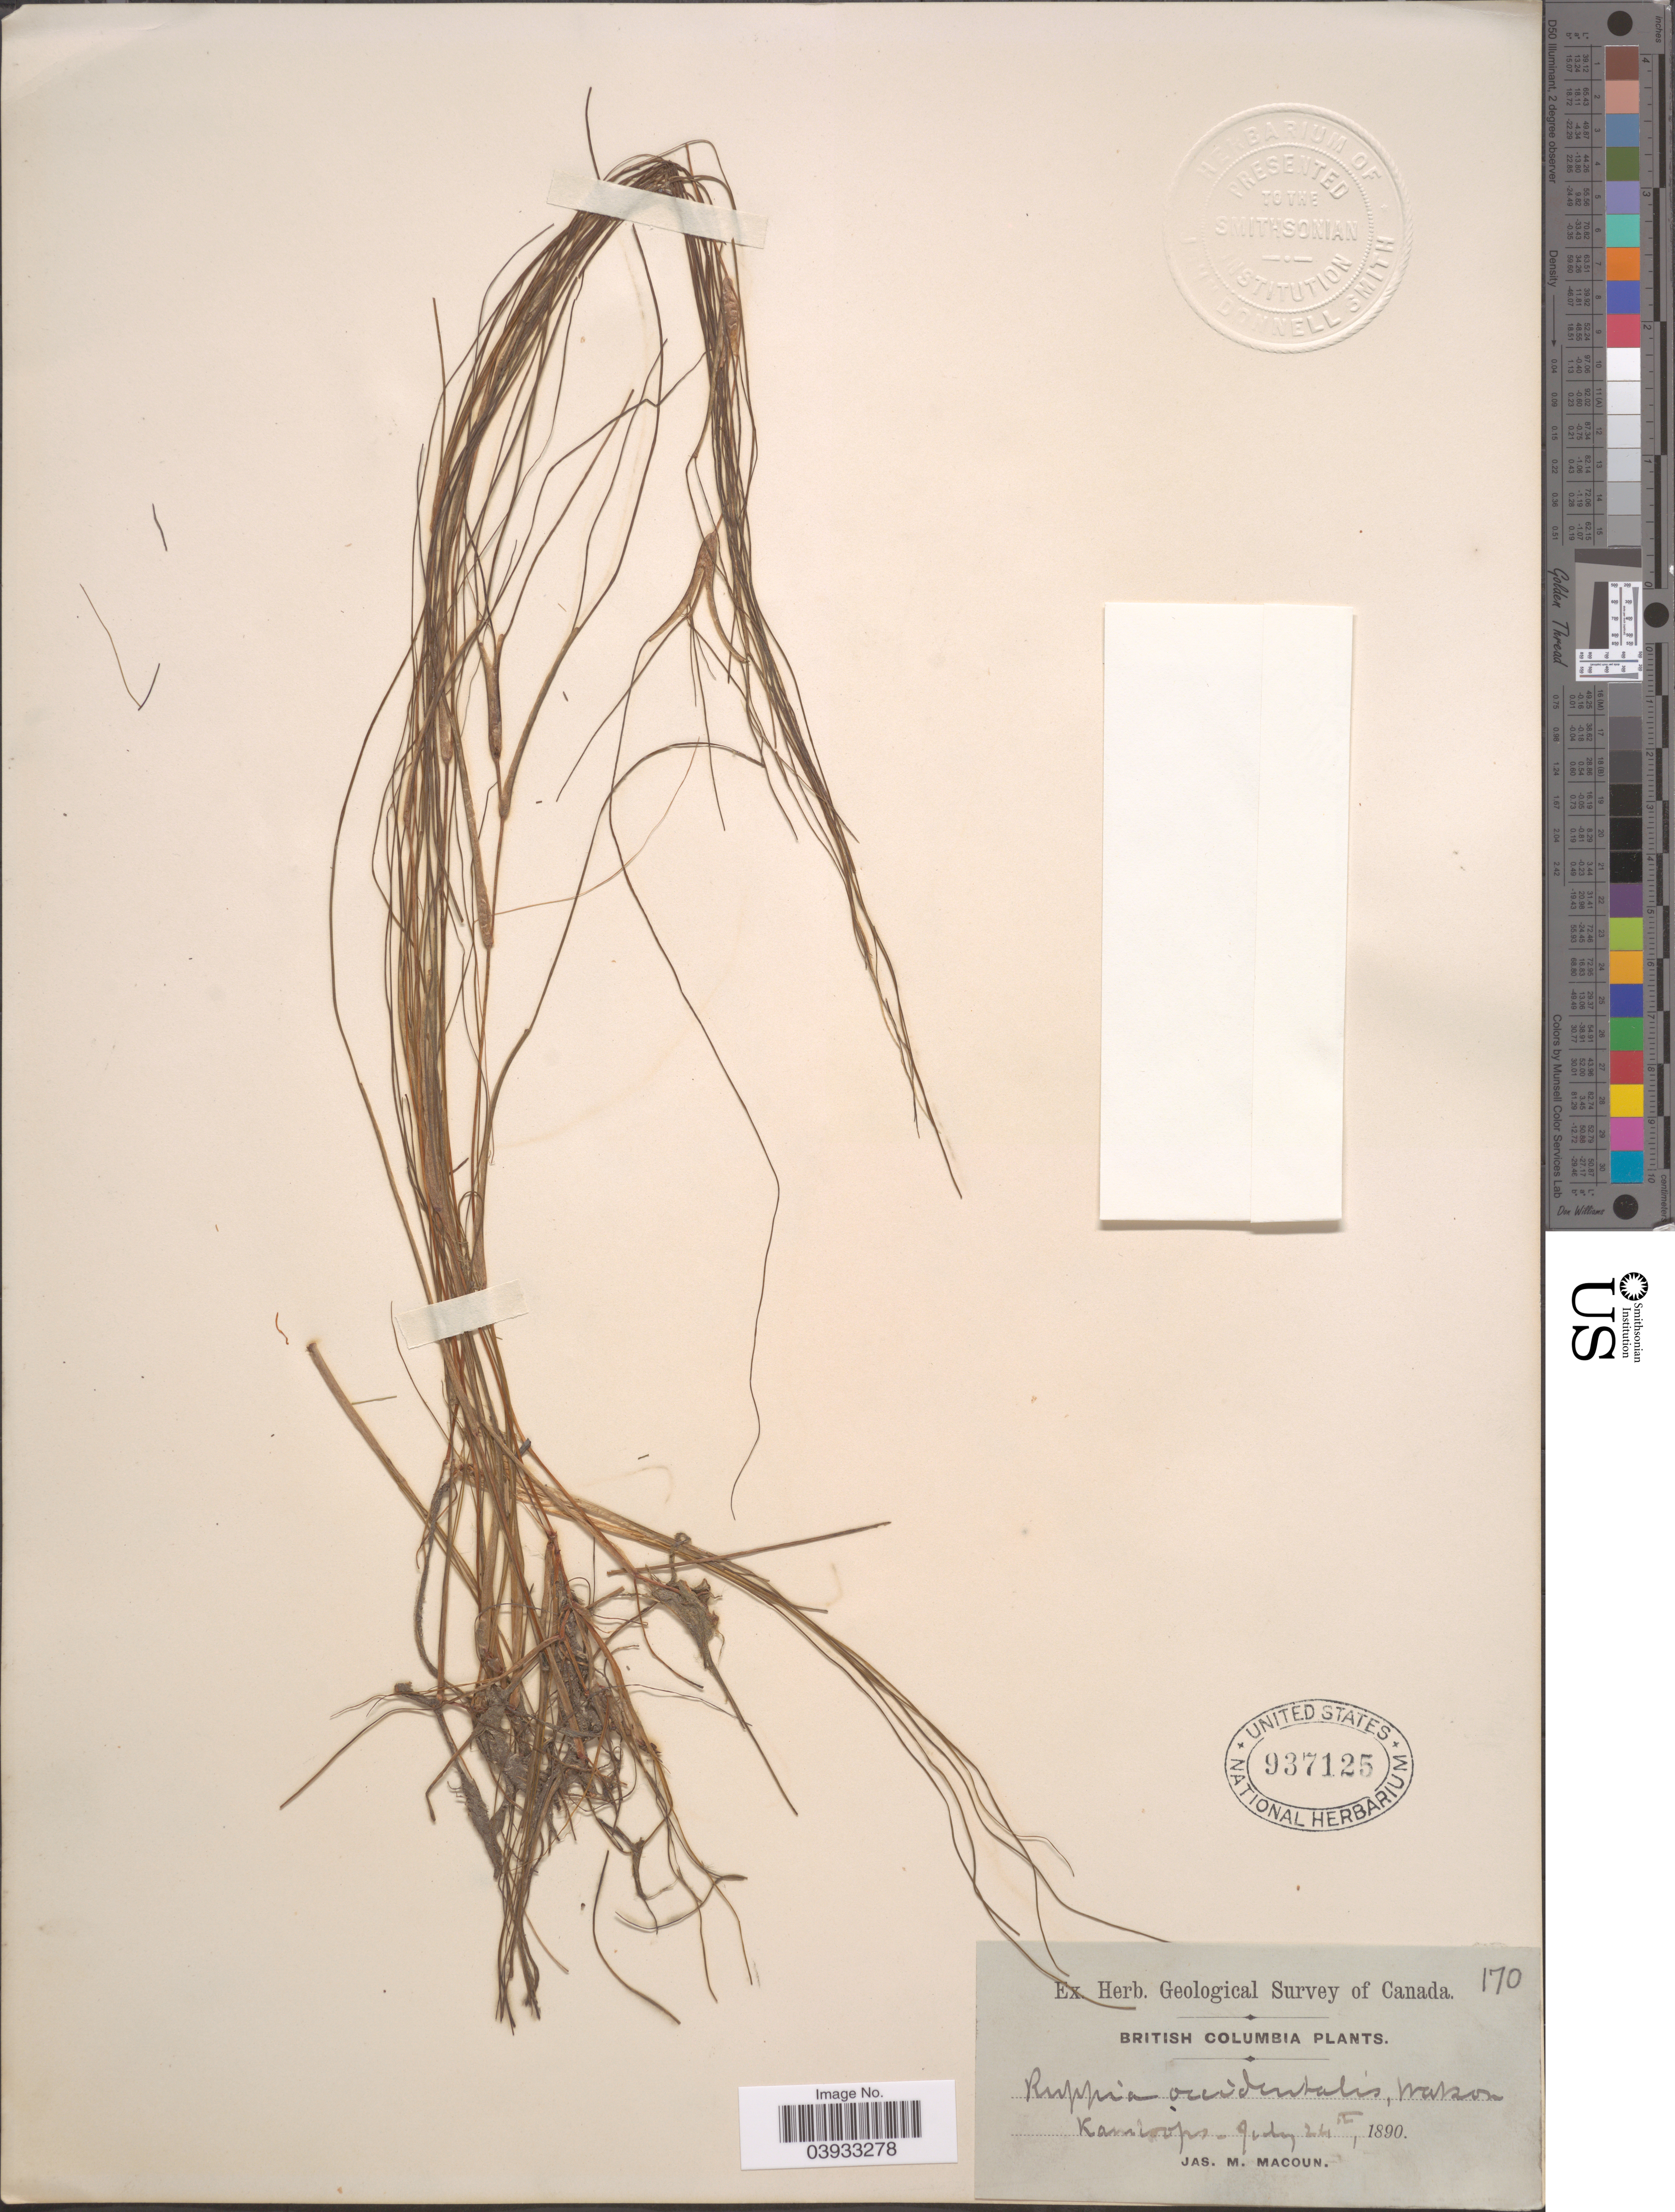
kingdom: Plantae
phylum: Tracheophyta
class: Liliopsida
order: Alismatales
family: Ruppiaceae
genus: Ruppia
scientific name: Ruppia occidentalis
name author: S. Watson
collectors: J. M. Macoun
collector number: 170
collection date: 1890-07-24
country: Canada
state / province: British Columbia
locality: Kamloops.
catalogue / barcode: US 937125